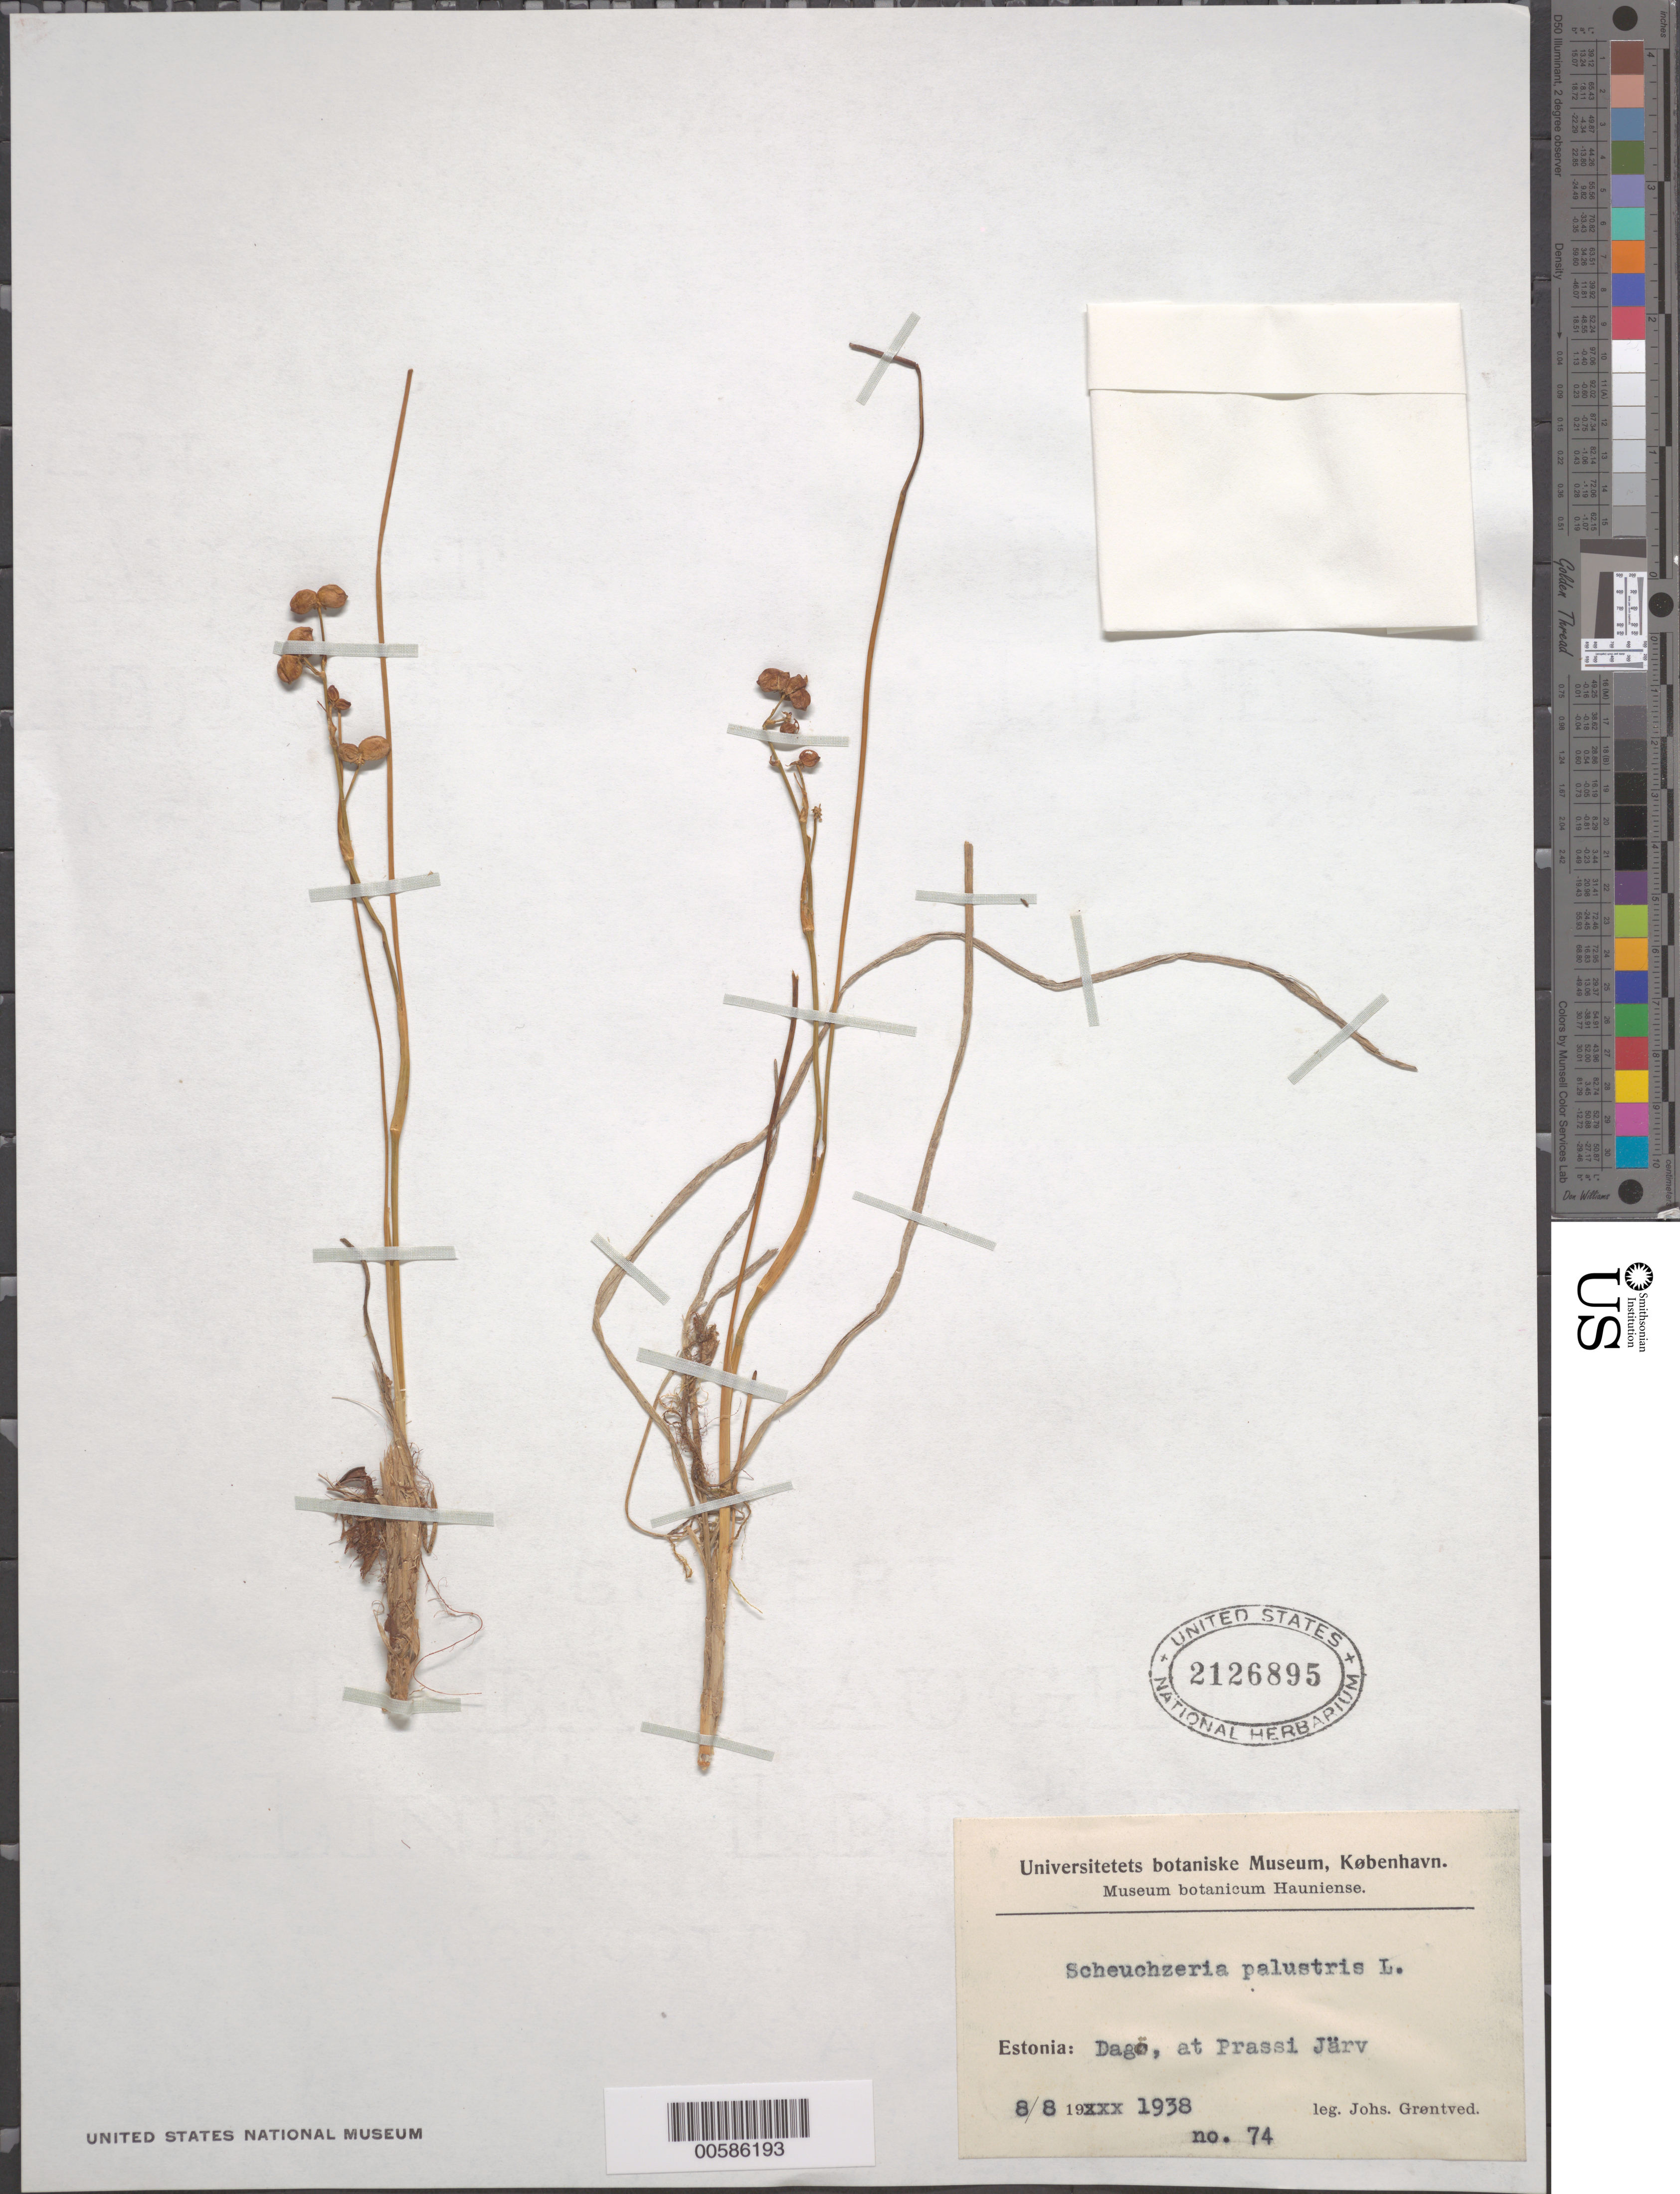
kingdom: Plantae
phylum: Tracheophyta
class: Liliopsida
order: Alismatales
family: Scheuchzeriaceae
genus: Scheuchzeria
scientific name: Scheuchzeria palustris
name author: L.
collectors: J. Gröntved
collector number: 74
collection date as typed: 08 Aug 1938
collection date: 1938-08-08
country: Estonia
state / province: Hiiumaa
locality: Dago, at Prassi Jarv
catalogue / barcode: US 2126895